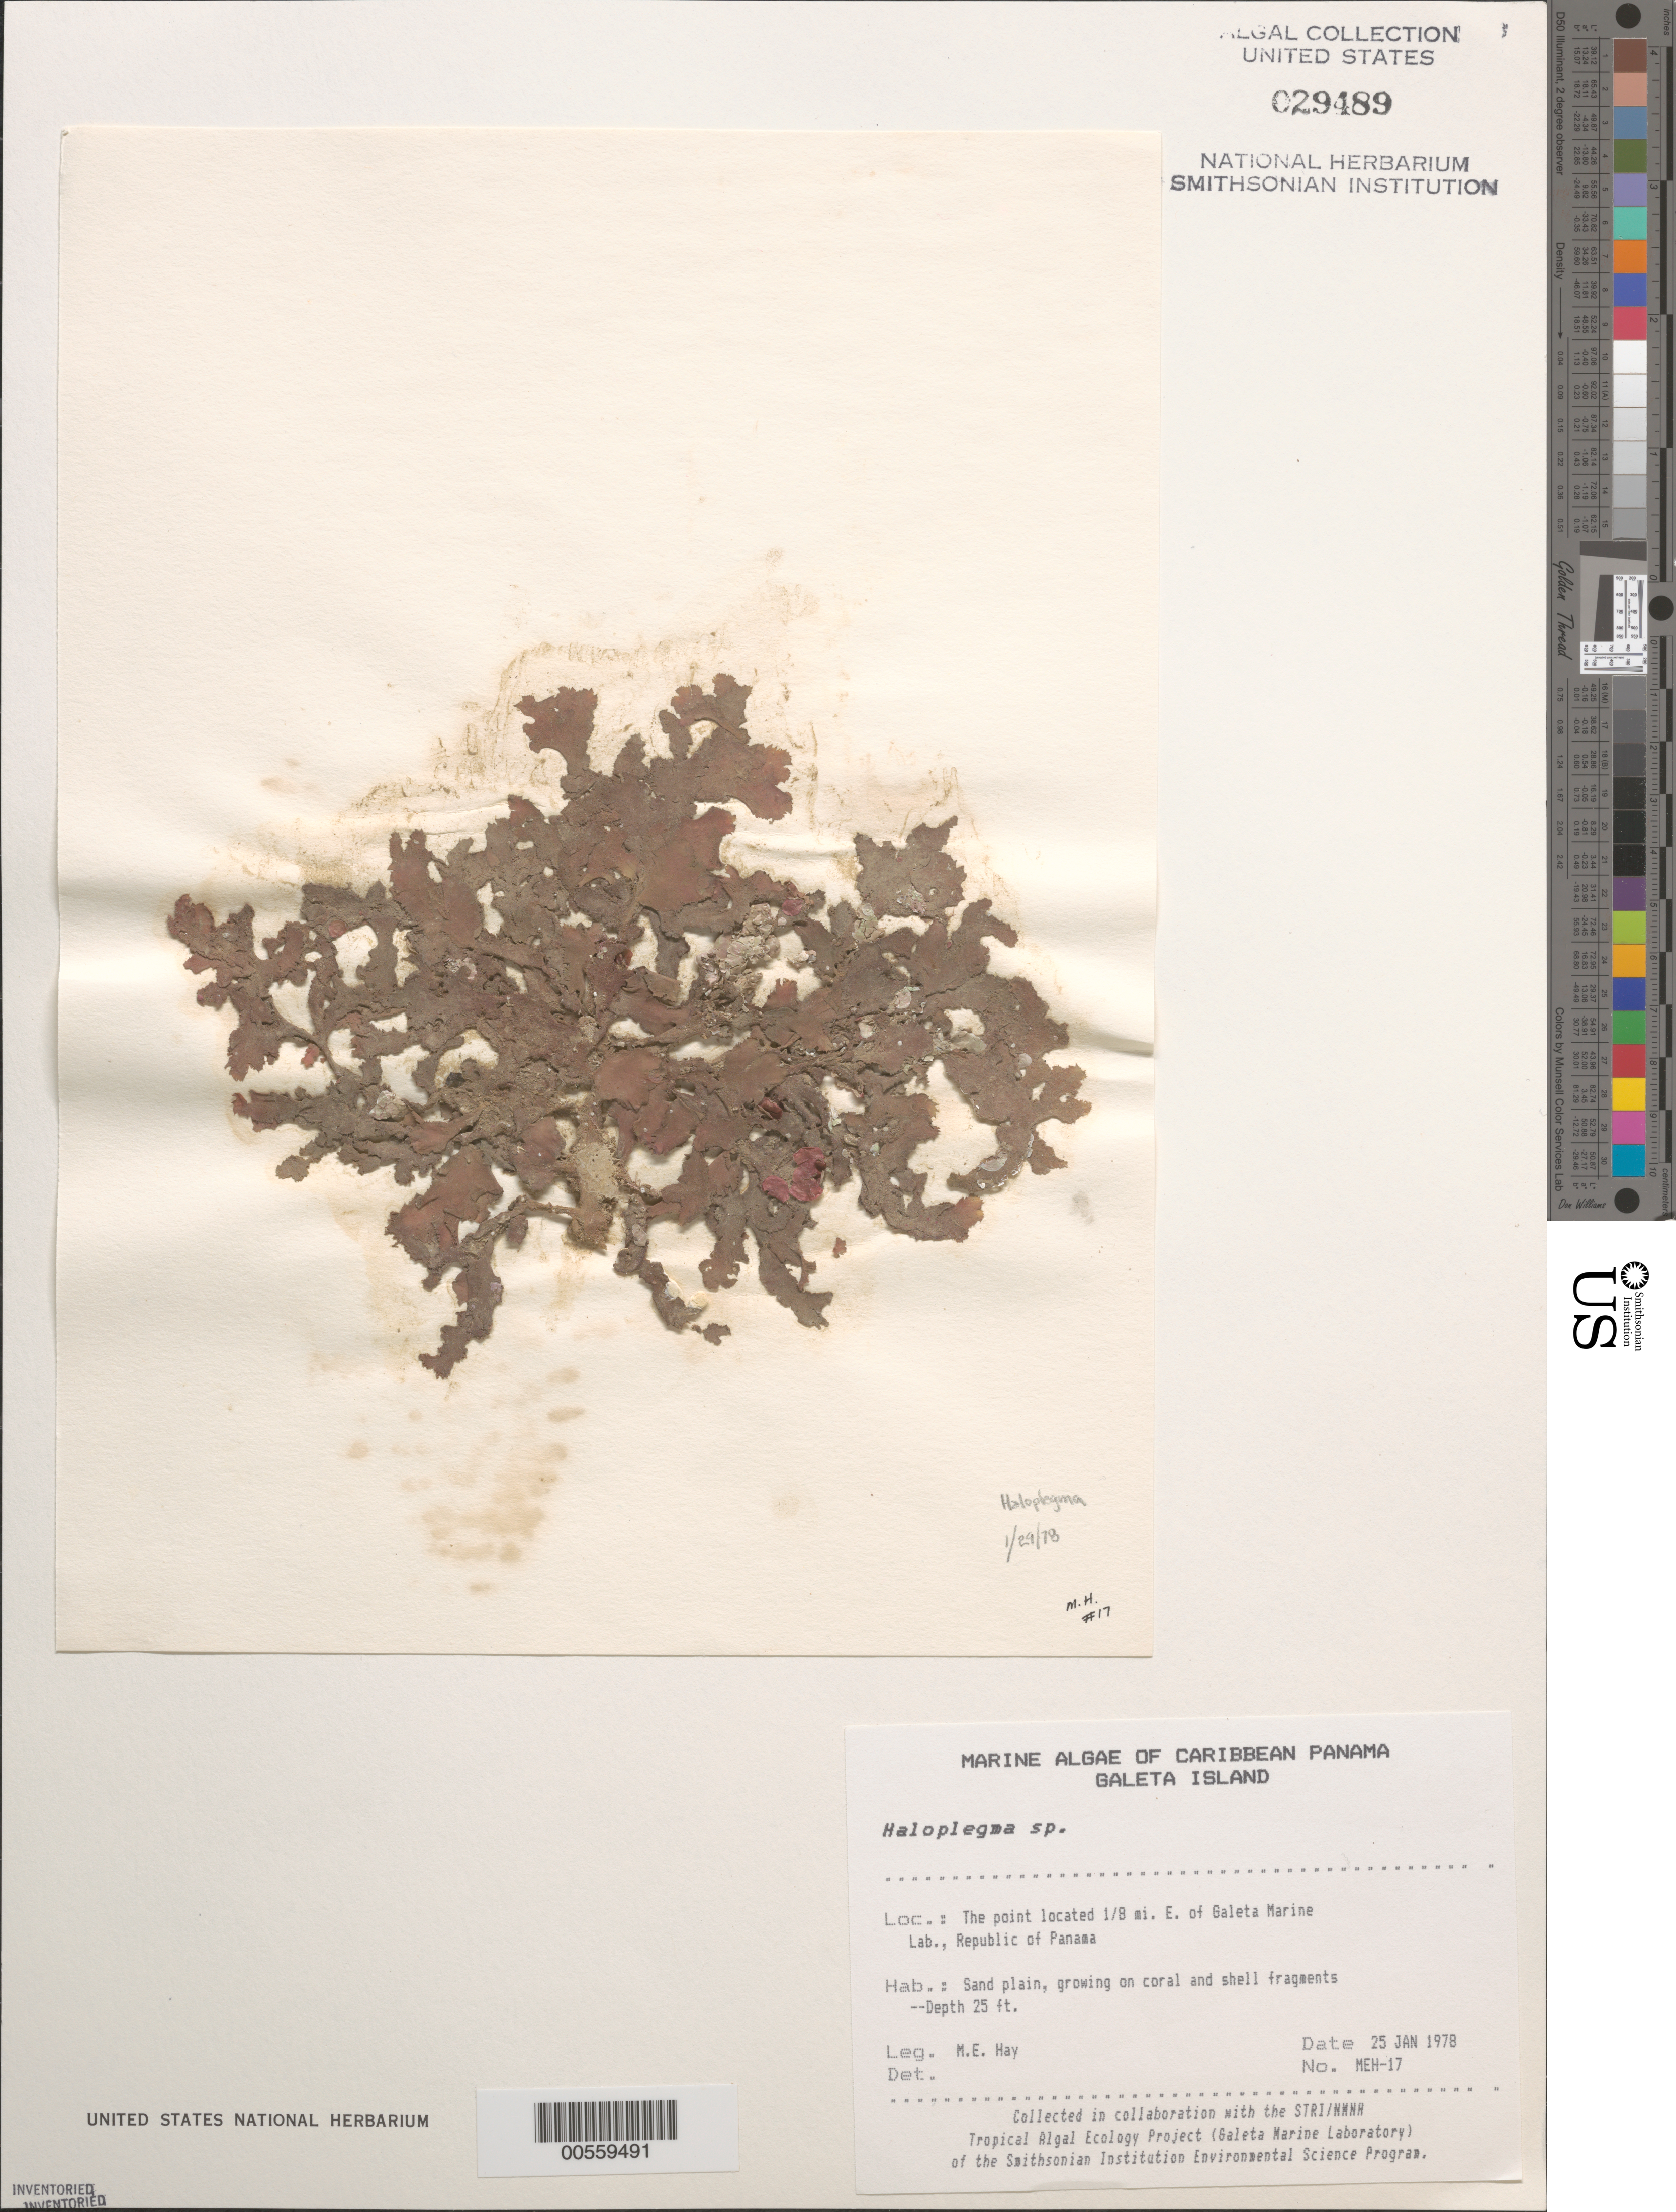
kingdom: Plantae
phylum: Rhodophyta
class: Florideophyceae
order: Ceramiales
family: Wrangeliaceae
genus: Haloplegma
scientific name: Haloplegma sp.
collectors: M. E. Hay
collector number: MEH-17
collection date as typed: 25 Jan 1978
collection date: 1978-01-25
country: Panama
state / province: Colón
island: Galeta Island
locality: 1/8th mile east of Galeta Marine Laboratory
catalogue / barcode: US 29489